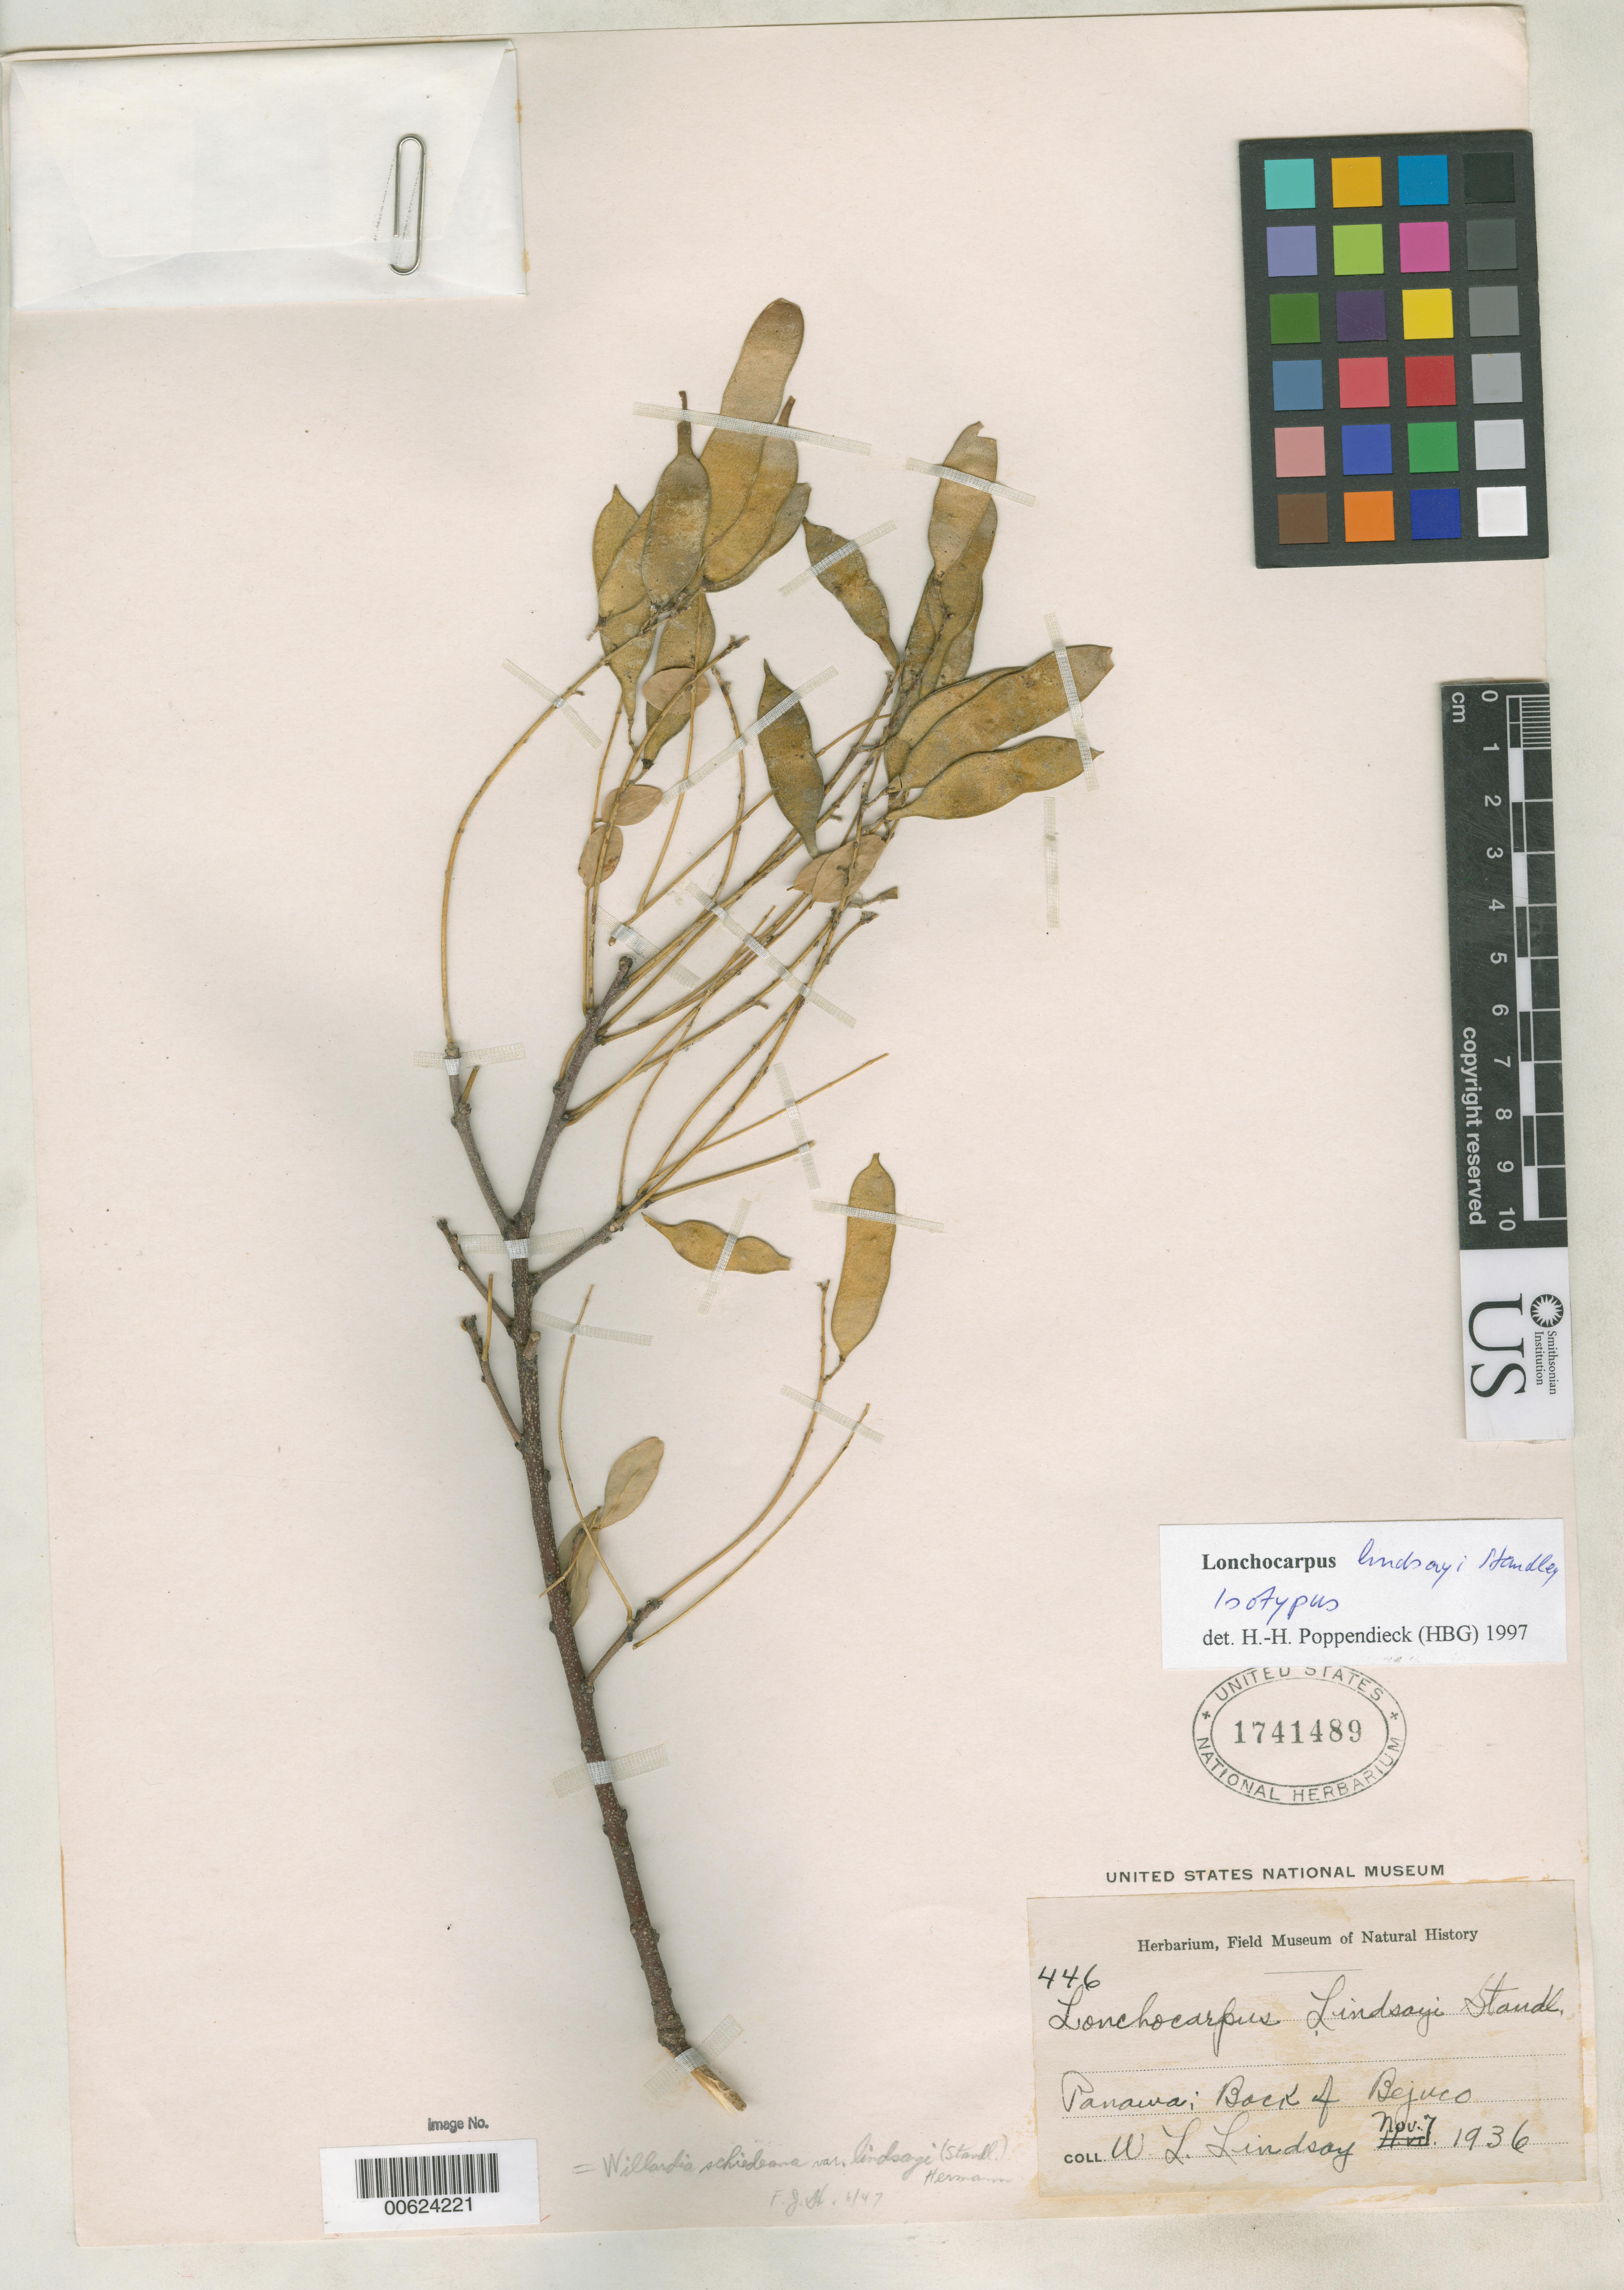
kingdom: Plantae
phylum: Tracheophyta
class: Magnoliopsida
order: Fabales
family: Fabaceae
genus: Lonchocarpus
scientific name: Lonchocarpus lindsayi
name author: Standl.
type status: Isotype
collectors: W. L. Lindsay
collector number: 446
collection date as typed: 07 Nov 1936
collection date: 1936-11-07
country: Panama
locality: Back of Bejuco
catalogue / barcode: US 1741489